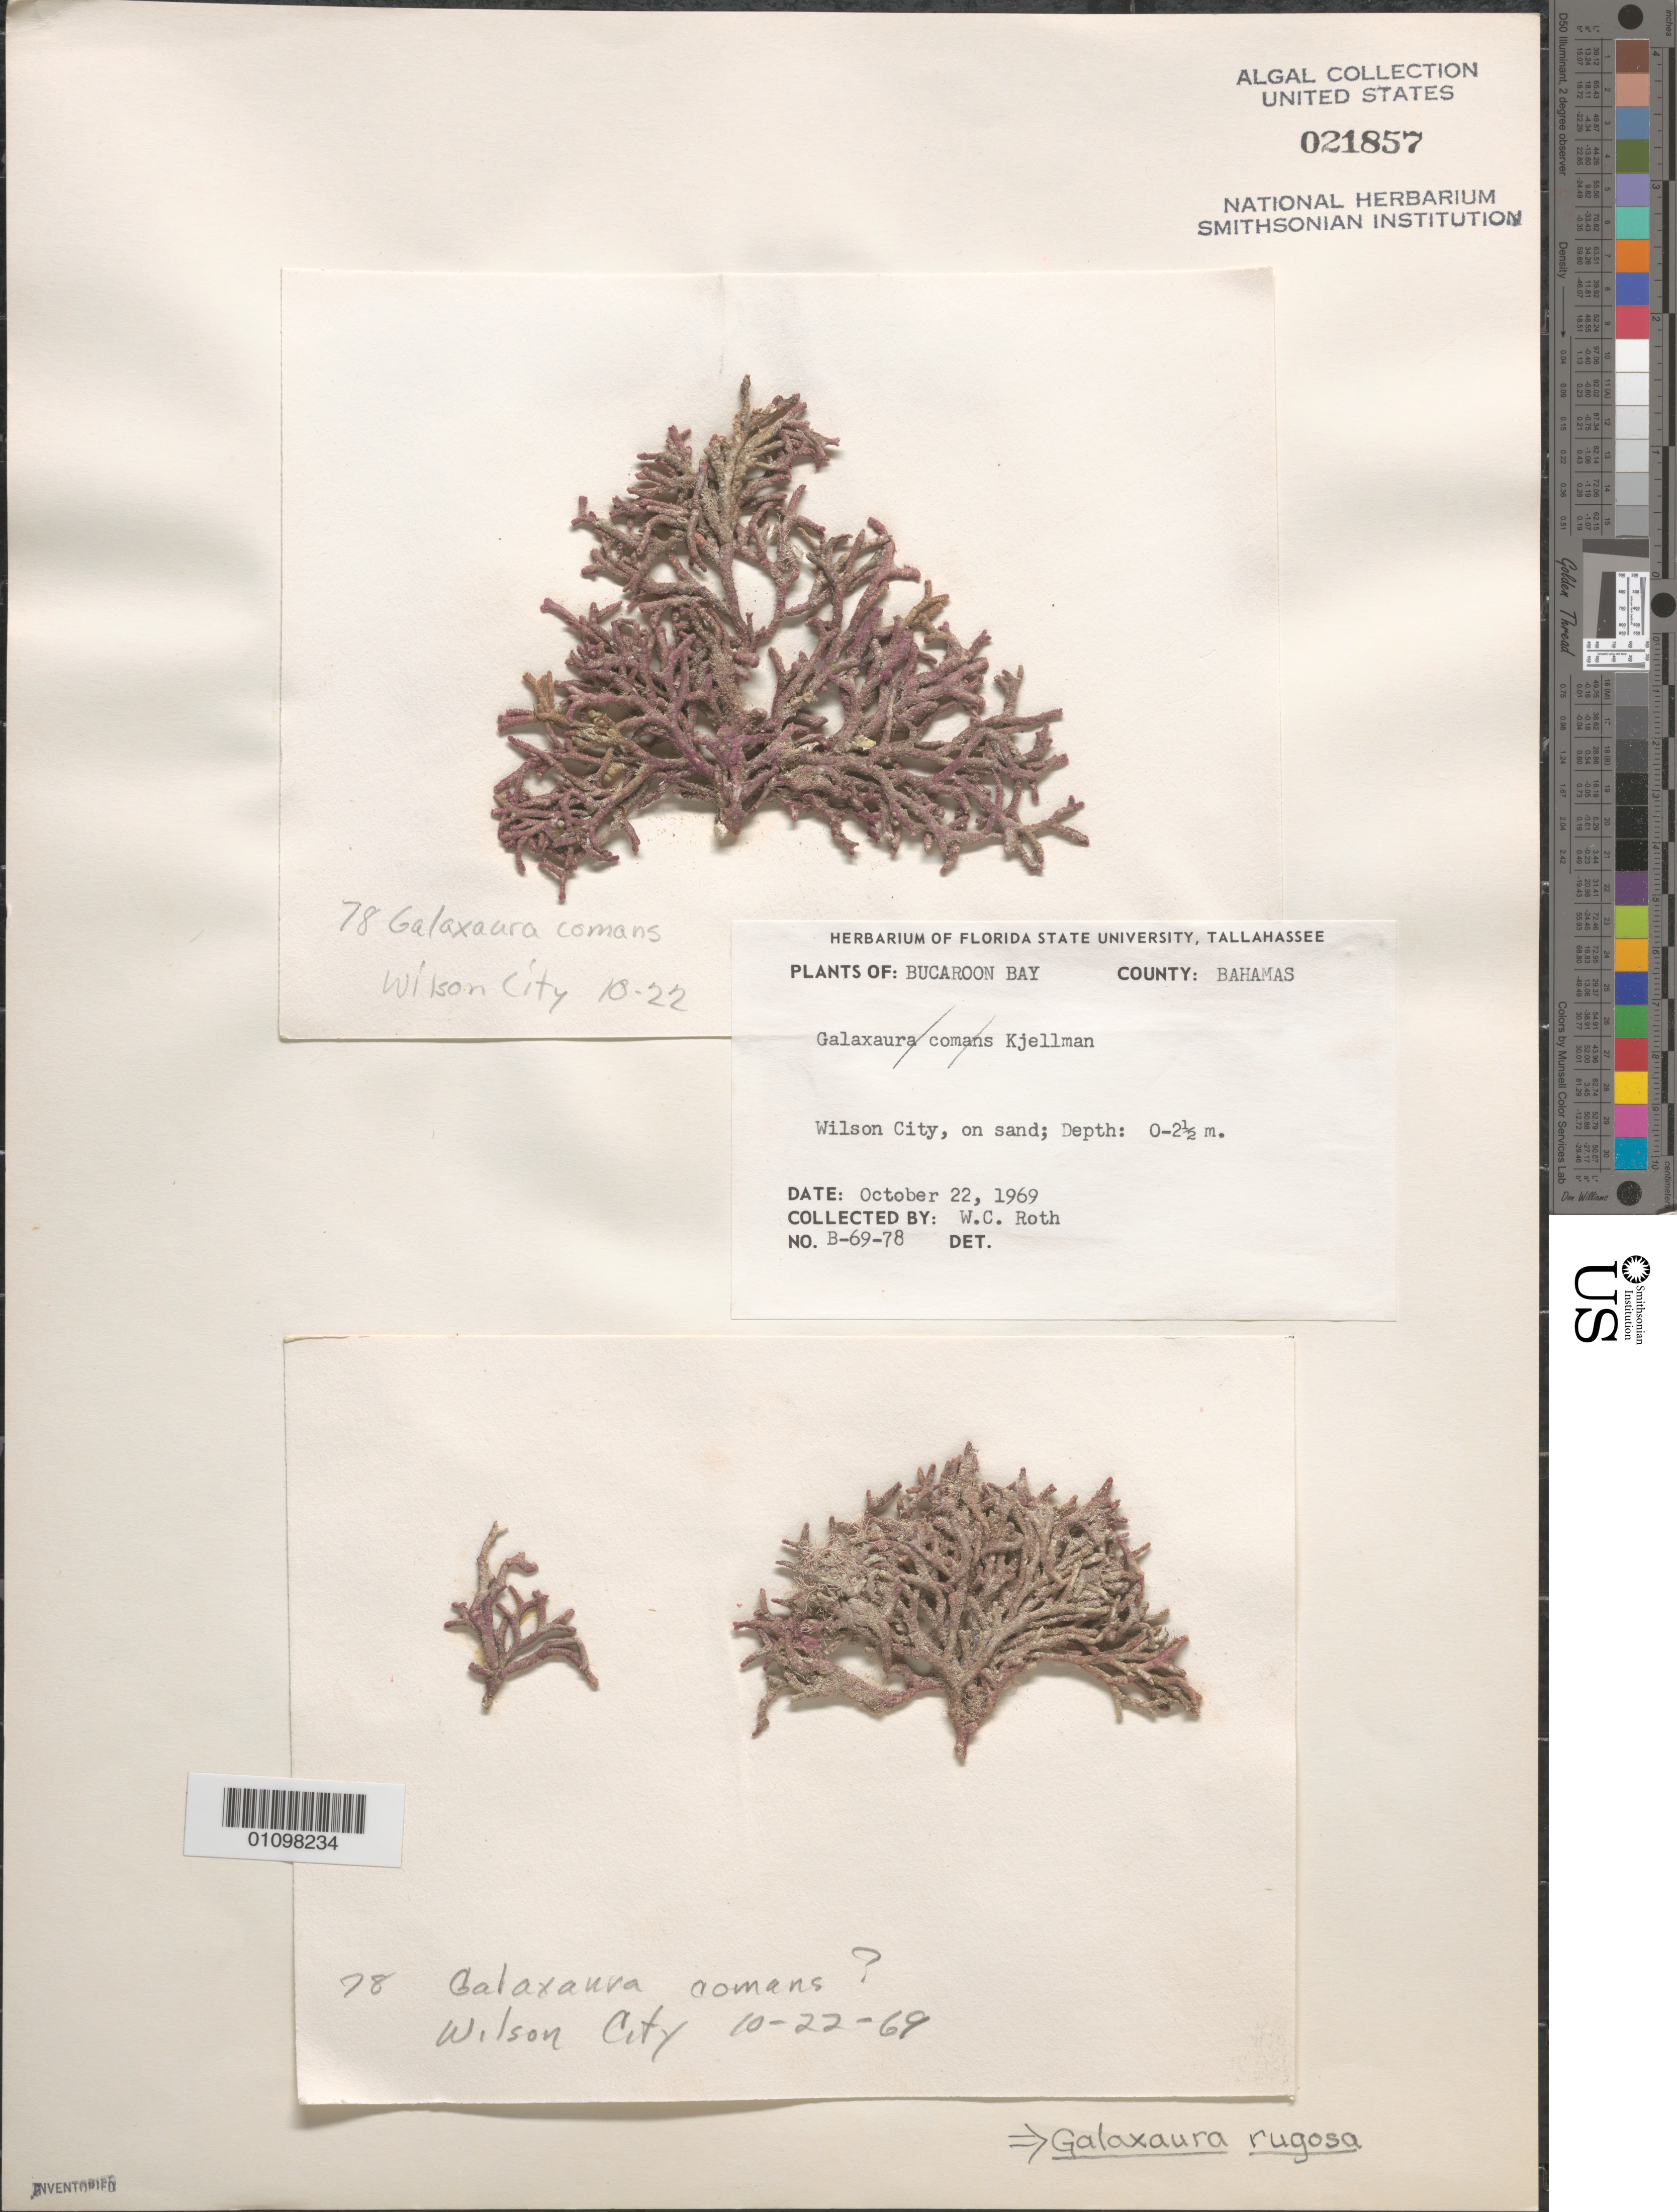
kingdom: Plantae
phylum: Rhodophyta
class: Florideophyceae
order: Nemaliales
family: Galaxauraceae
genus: Galaxaura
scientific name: Galaxaura rugosa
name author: (Ellis & Sol.) J.V.Lamouroux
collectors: W. C. Roth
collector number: B-69-78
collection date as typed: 22 Oct 1969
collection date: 1969-10-22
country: Bahamas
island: Great Abaco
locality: Wilson City, Buckaroon Bay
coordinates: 26 22'00" N, 77 02'00" W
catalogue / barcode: US 21857